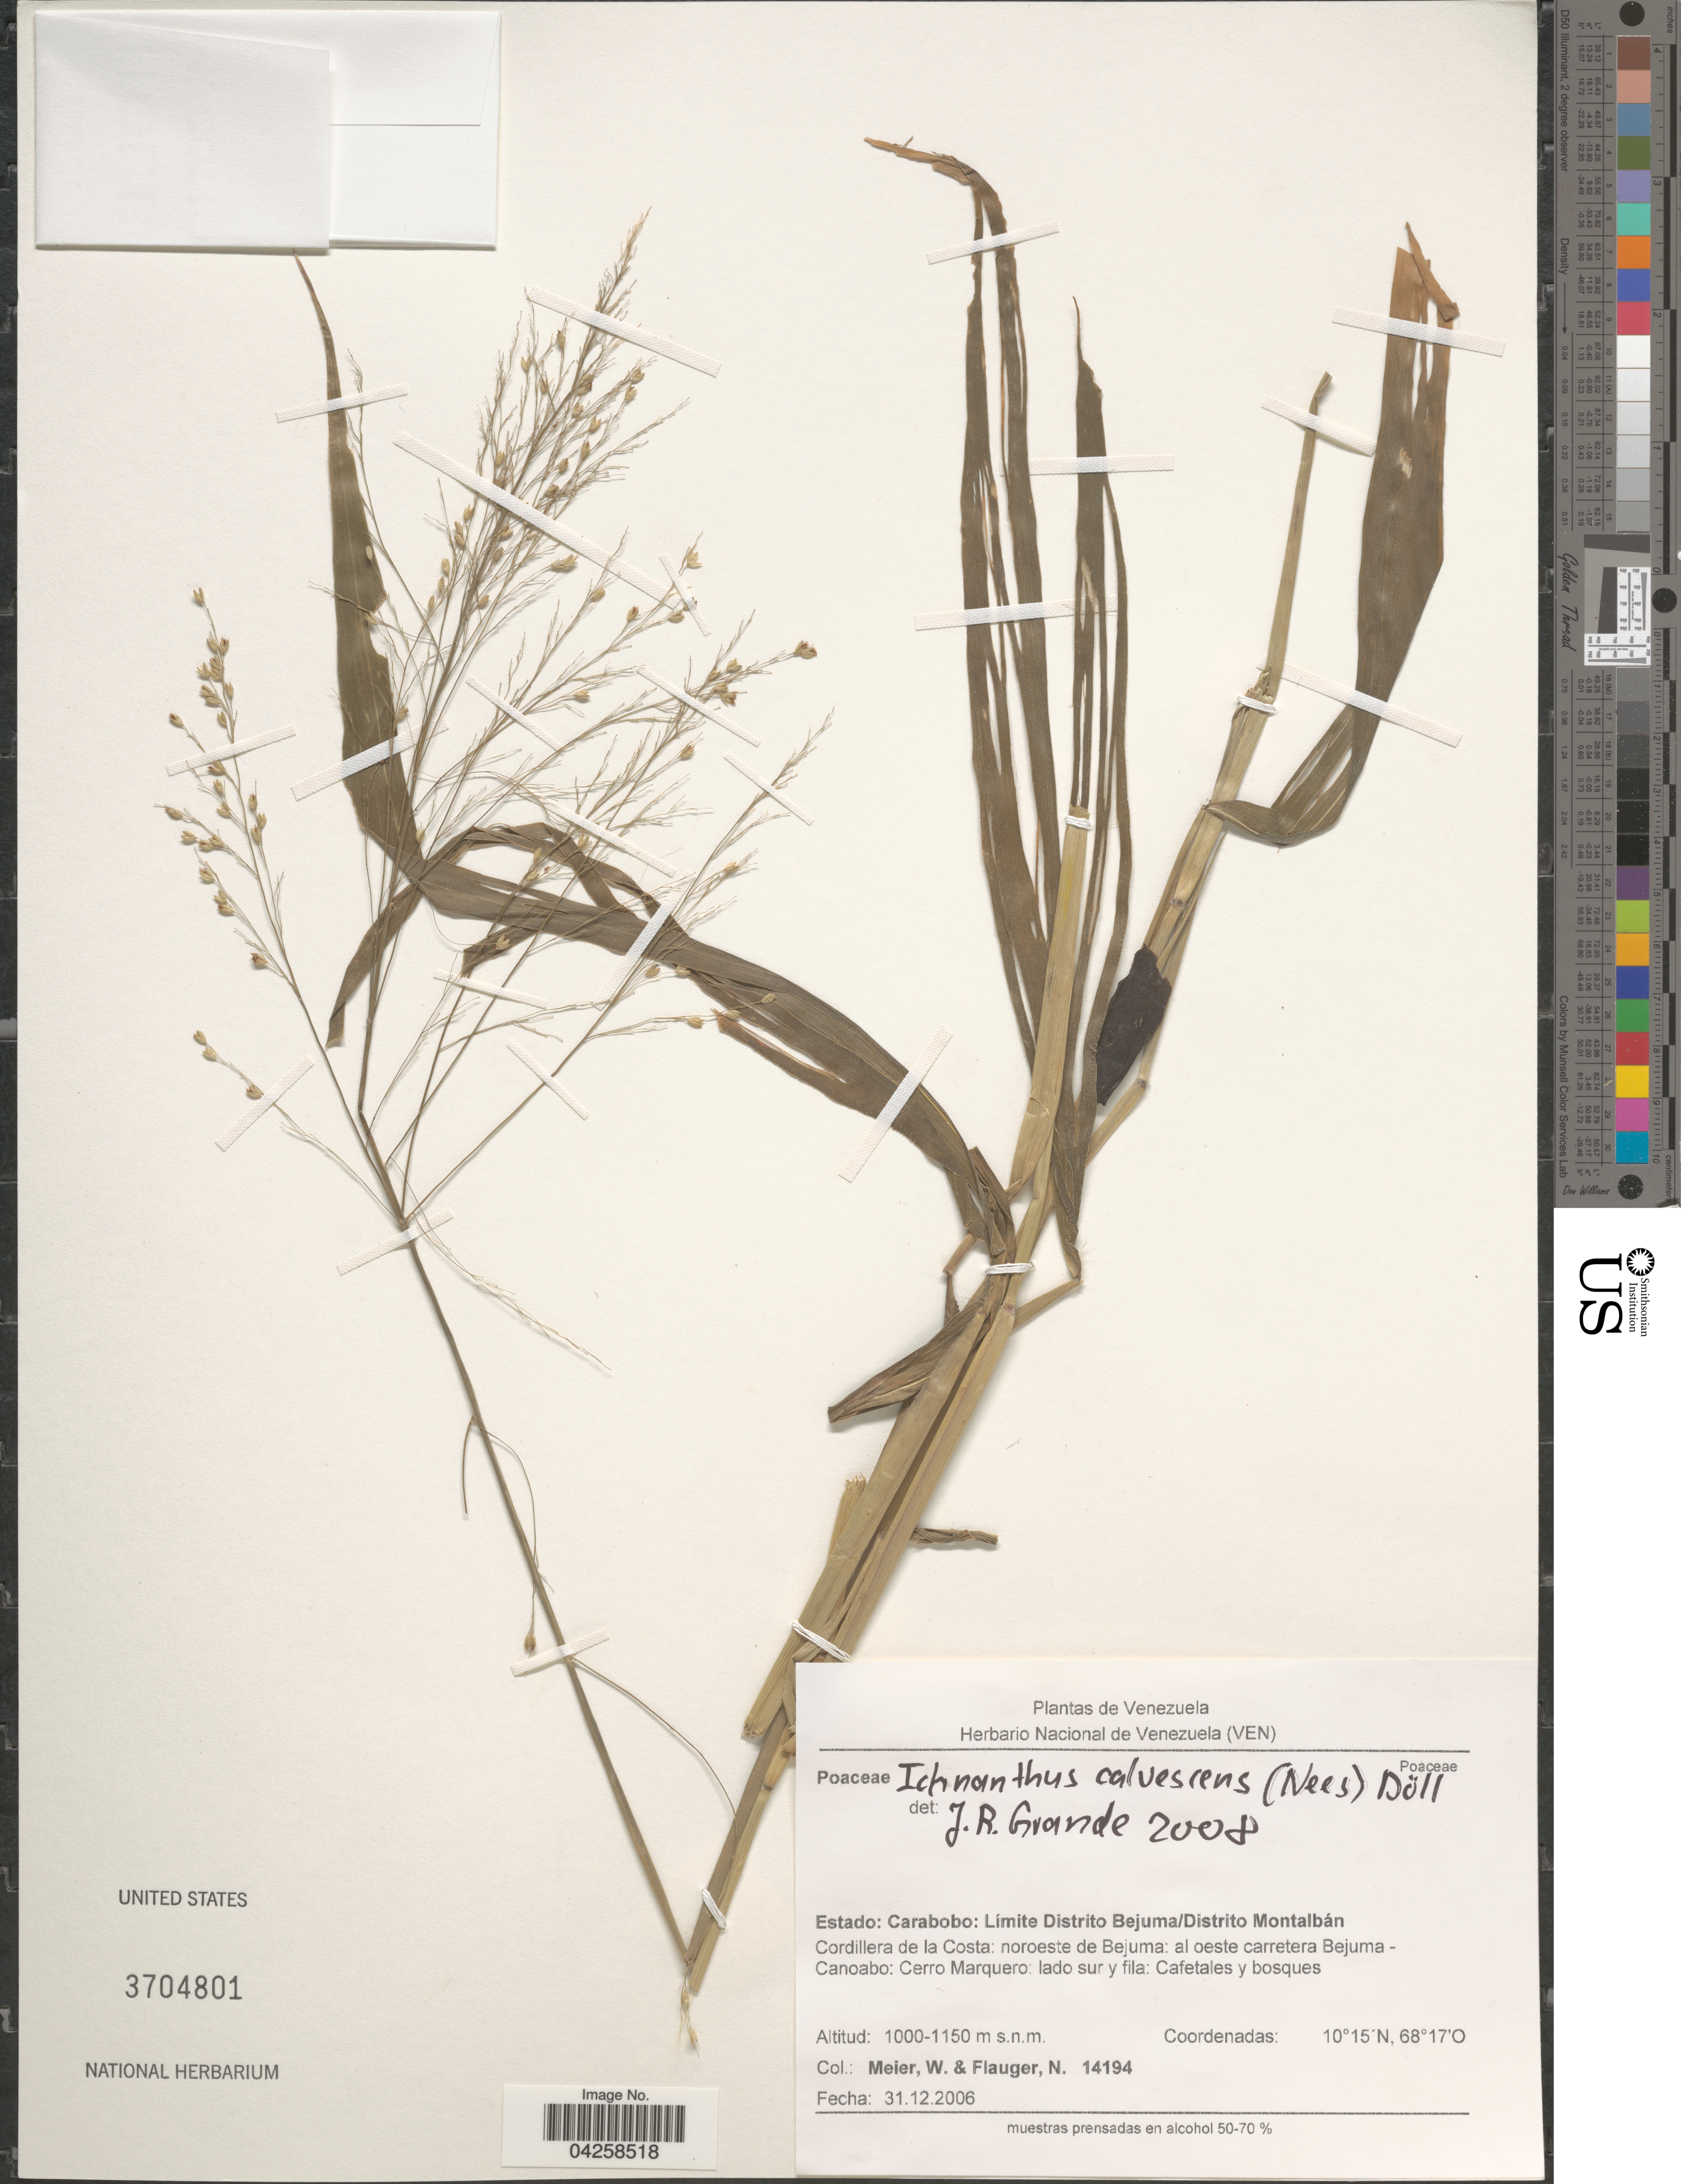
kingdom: Plantae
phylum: Tracheophyta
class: Liliopsida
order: Poales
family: Poaceae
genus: Ichnanthus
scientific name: Ichnanthus calvescens var. calvescens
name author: (Nees ex Trin.) Döll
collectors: W. Meier & N. Flauger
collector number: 14194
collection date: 2006-12-31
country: Venezuela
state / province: Carabobo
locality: Límite Distrito Bejuma/Distrito Montalbán. Cordillera de la Costa: noroeste de Bejuma: al oeste carretera Bejuma-Canoabo: Cerro Marquero: lado sur y fila: Cafetales y bosques.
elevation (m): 1000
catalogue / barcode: US 3704801